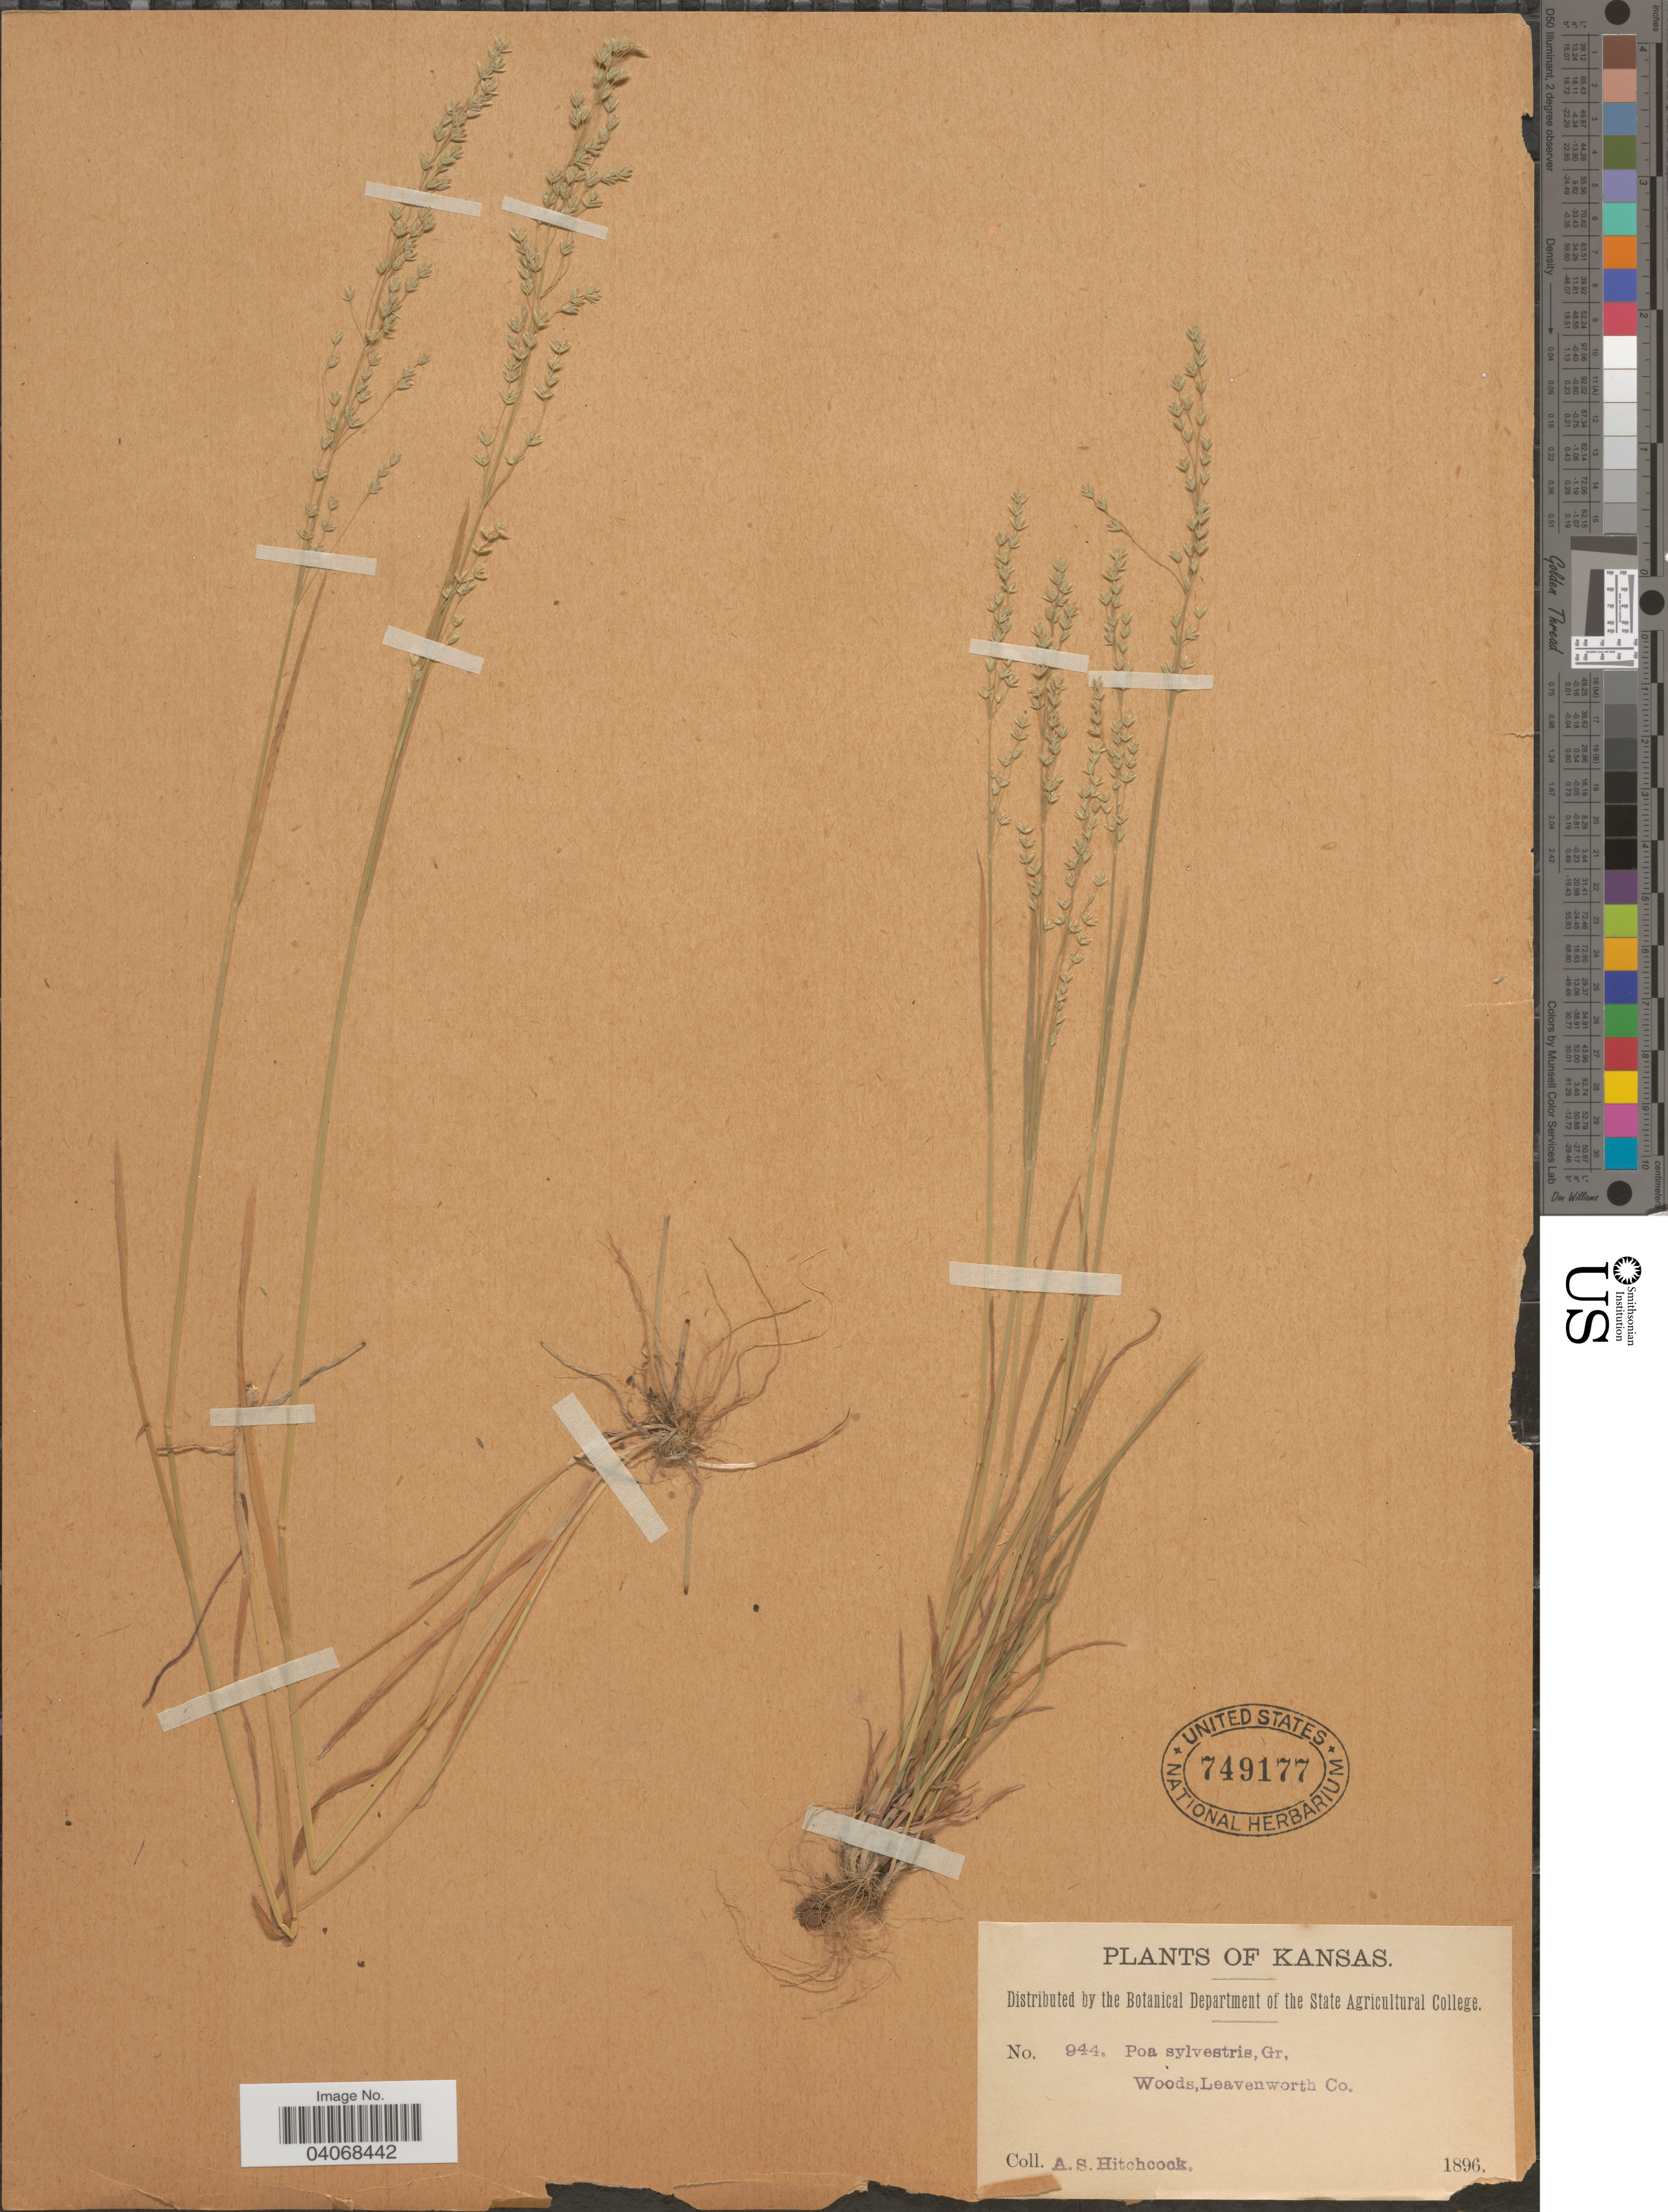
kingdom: Plantae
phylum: Tracheophyta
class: Liliopsida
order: Poales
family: Poaceae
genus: Poa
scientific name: Poa sylvestris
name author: A. Gray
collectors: A. S. Hitchcock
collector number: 944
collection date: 1896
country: United States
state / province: Kansas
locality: Woods, Leavensworth Co.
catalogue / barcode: US 749177